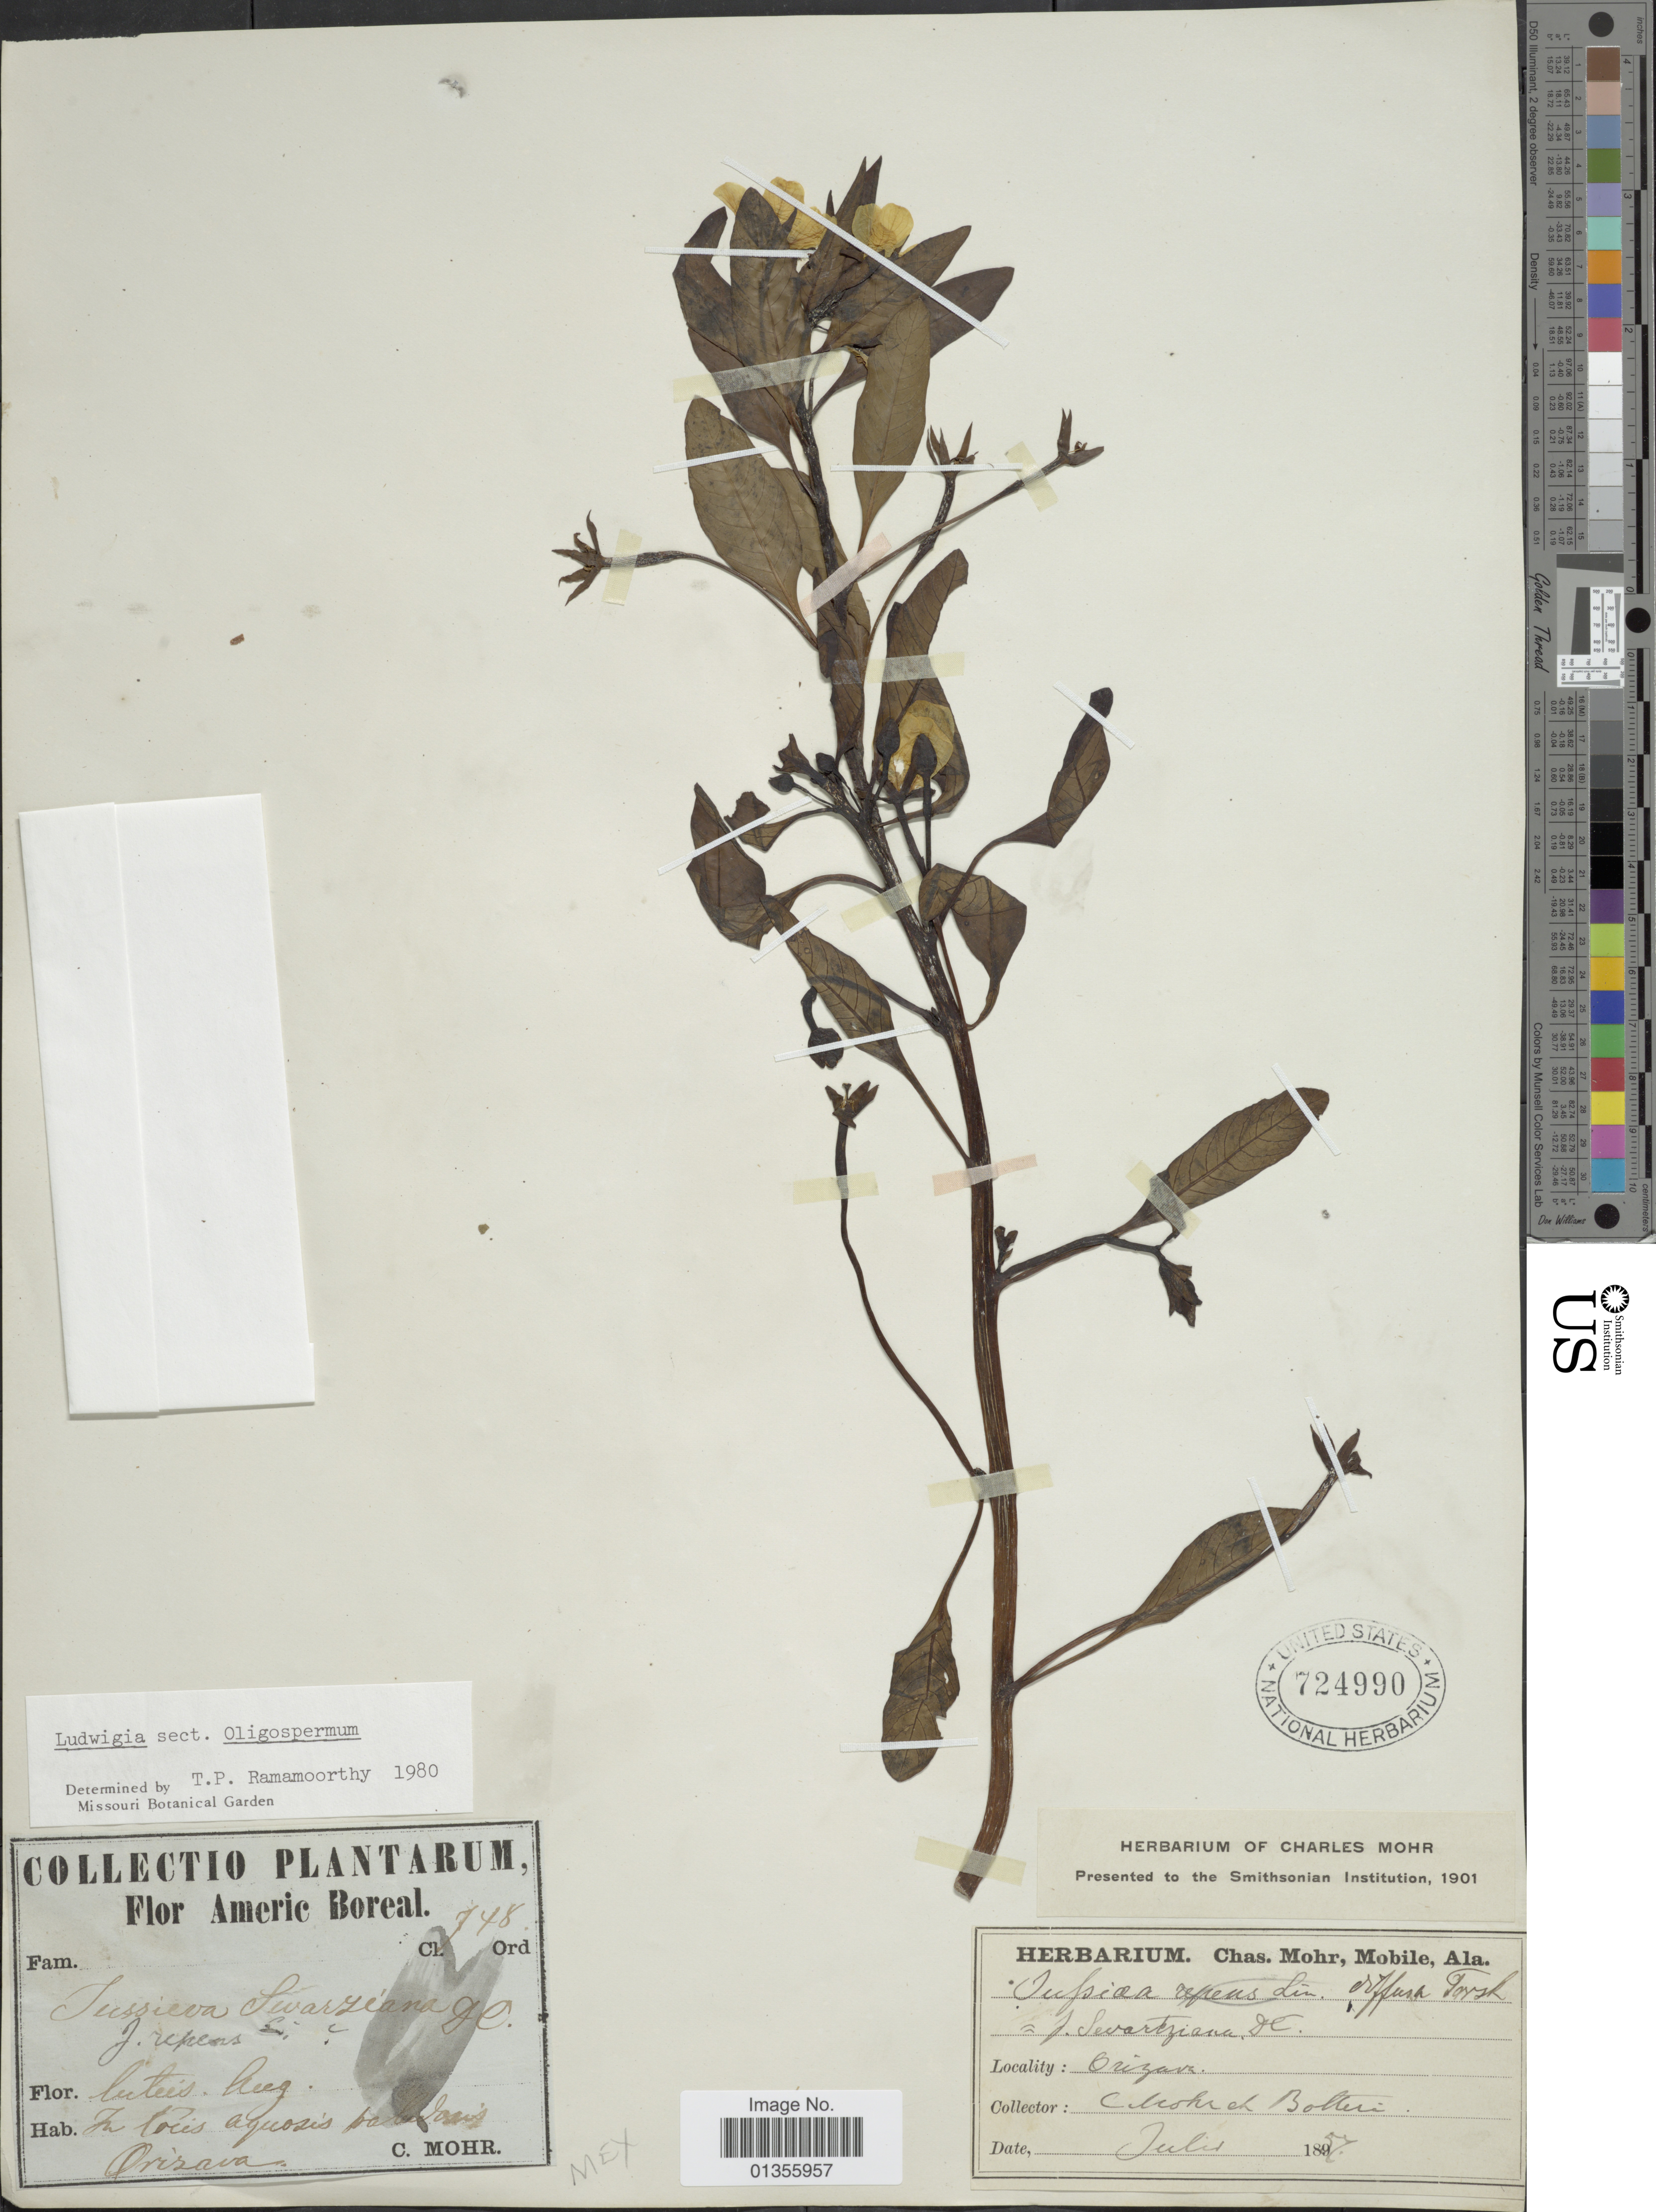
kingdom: Plantae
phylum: Tracheophyta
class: Magnoliopsida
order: Myrtales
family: Onagraceae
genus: Ludwigia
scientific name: Ludwigia octovalvis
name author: (Jacq.) P.H. Raven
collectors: C. T. Mohr & M. Botteri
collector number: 748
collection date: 1857-07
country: Mexico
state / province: Veracruz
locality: Orizava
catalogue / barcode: US 724990